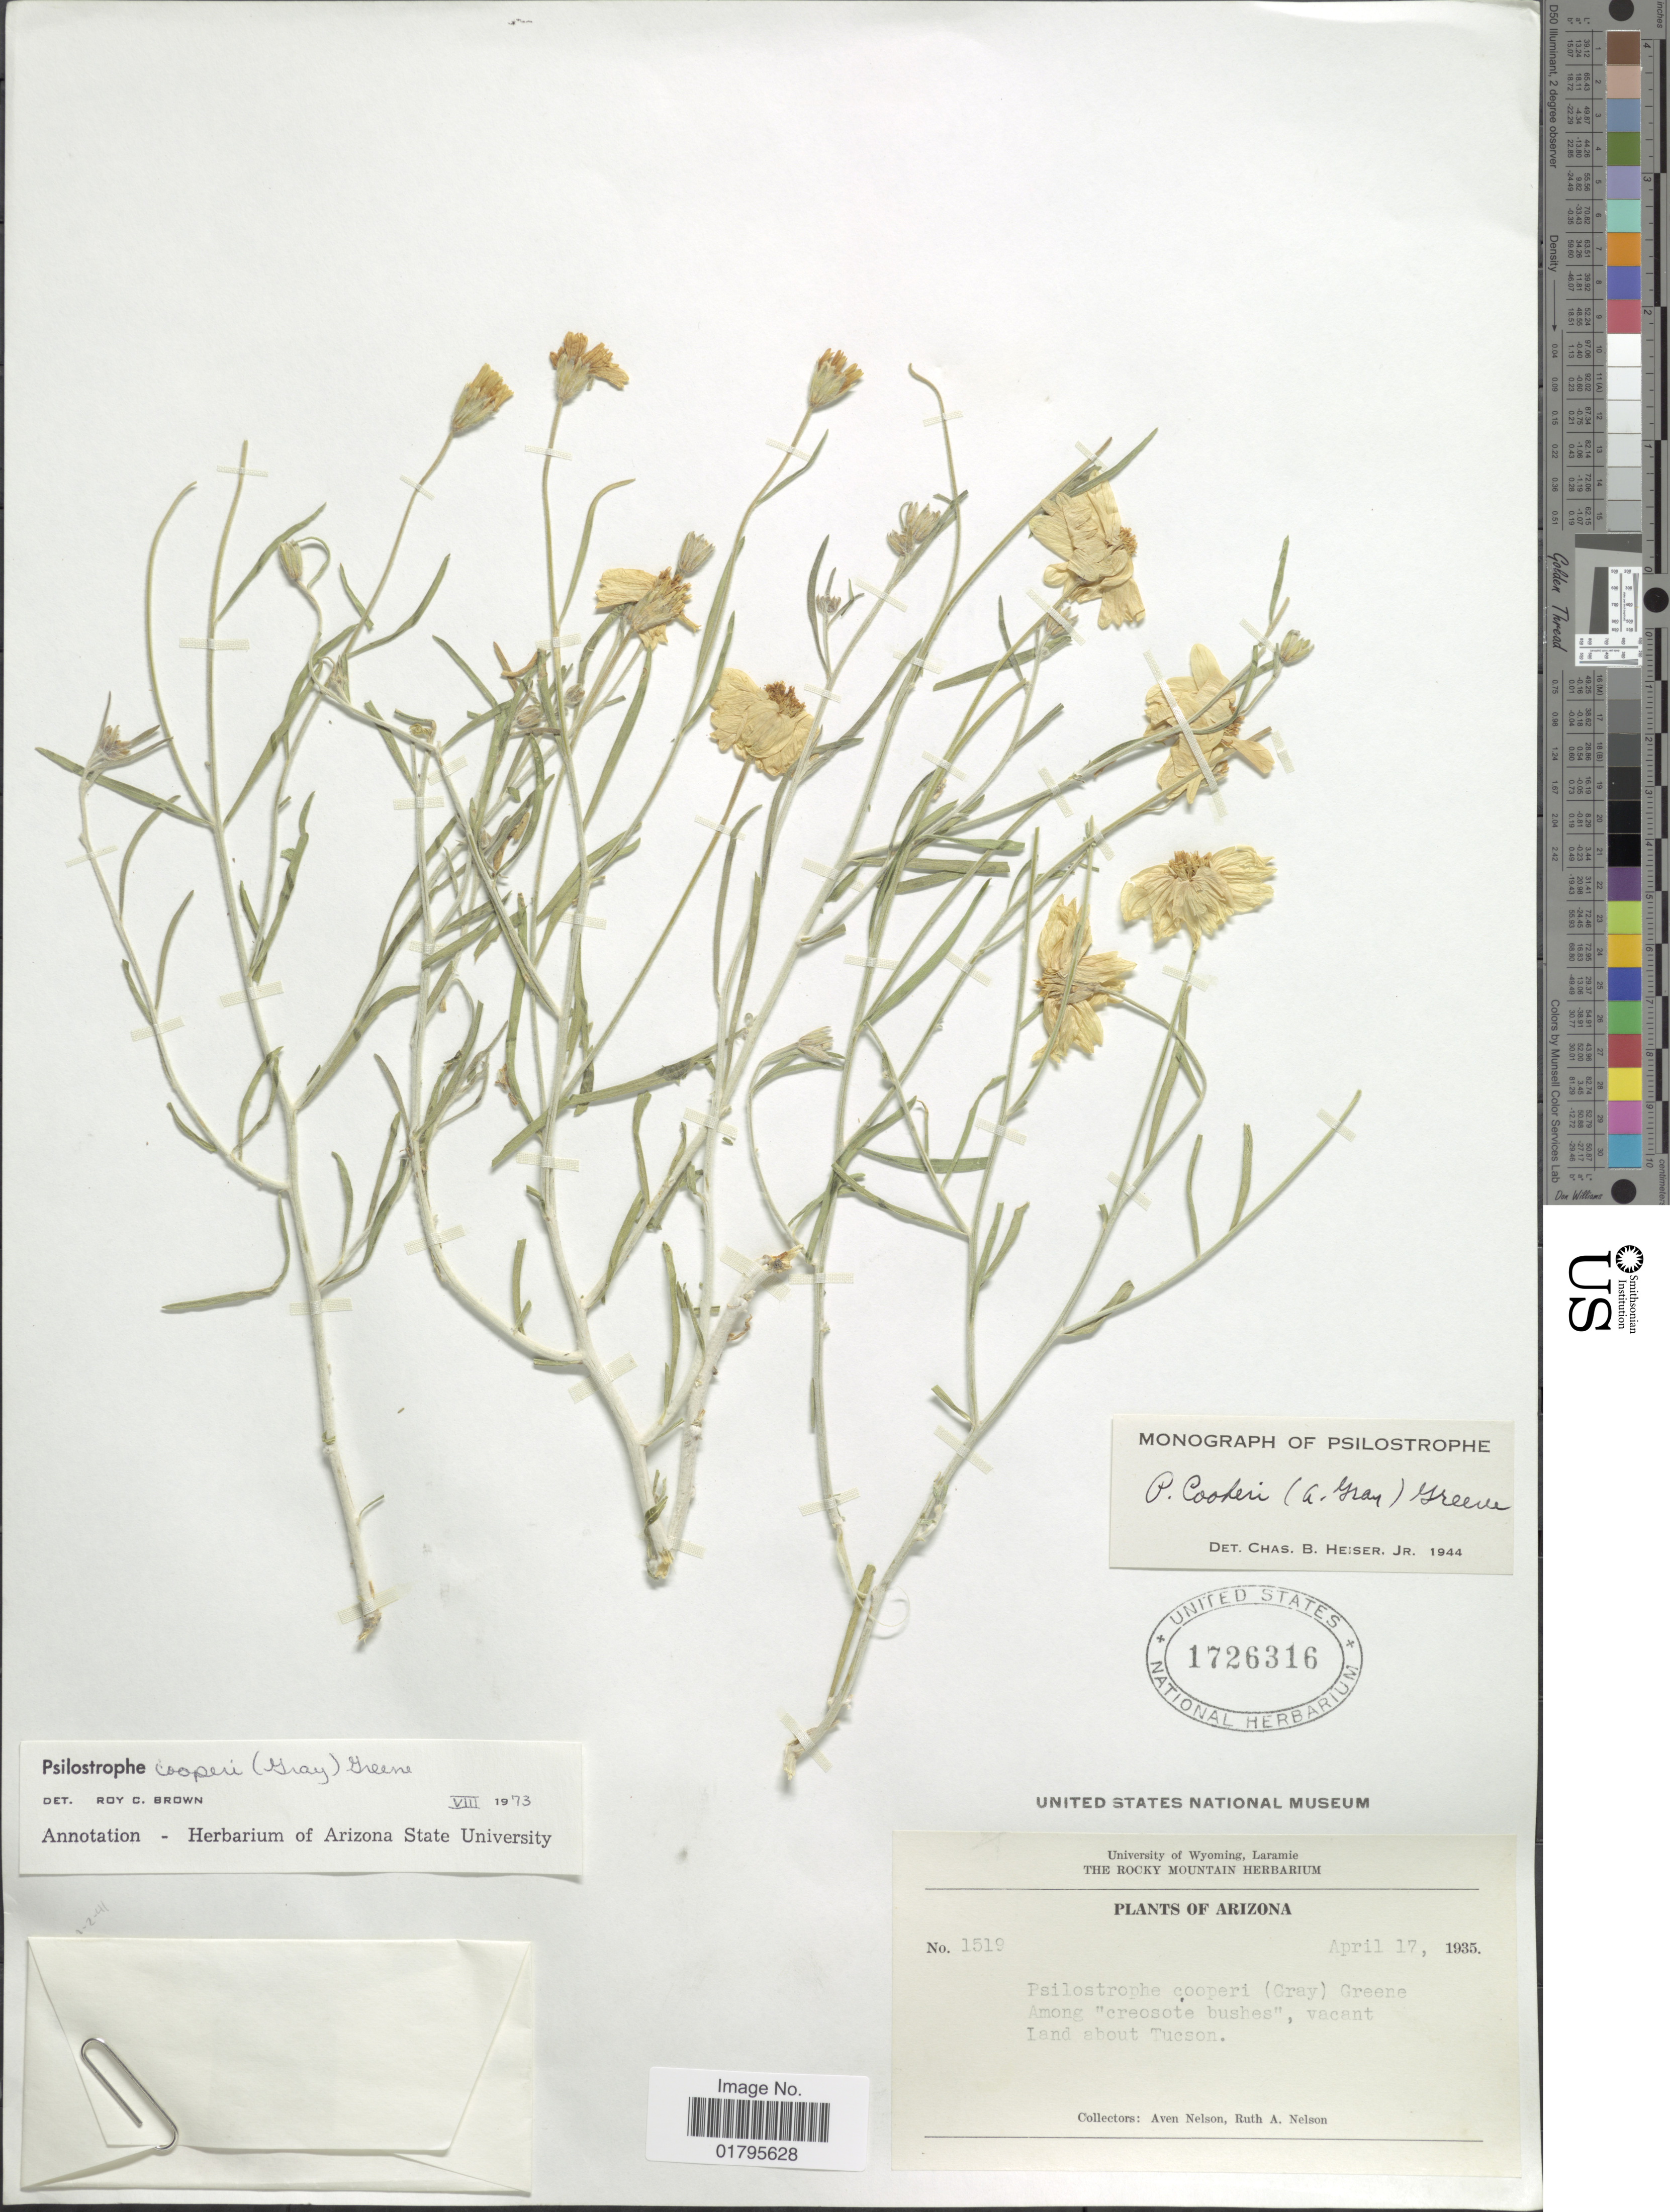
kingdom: Plantae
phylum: Tracheophyta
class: Magnoliopsida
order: Asterales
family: Asteraceae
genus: Psilostrophe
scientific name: Psilostrophe cooperi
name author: (A. Gray) Greene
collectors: A. Nelson & R. A. Nelson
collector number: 1519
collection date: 1935-04-17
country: United States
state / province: Arizona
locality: Among "creosote bushes" , vacant Land about Tucson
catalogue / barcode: US 1726316